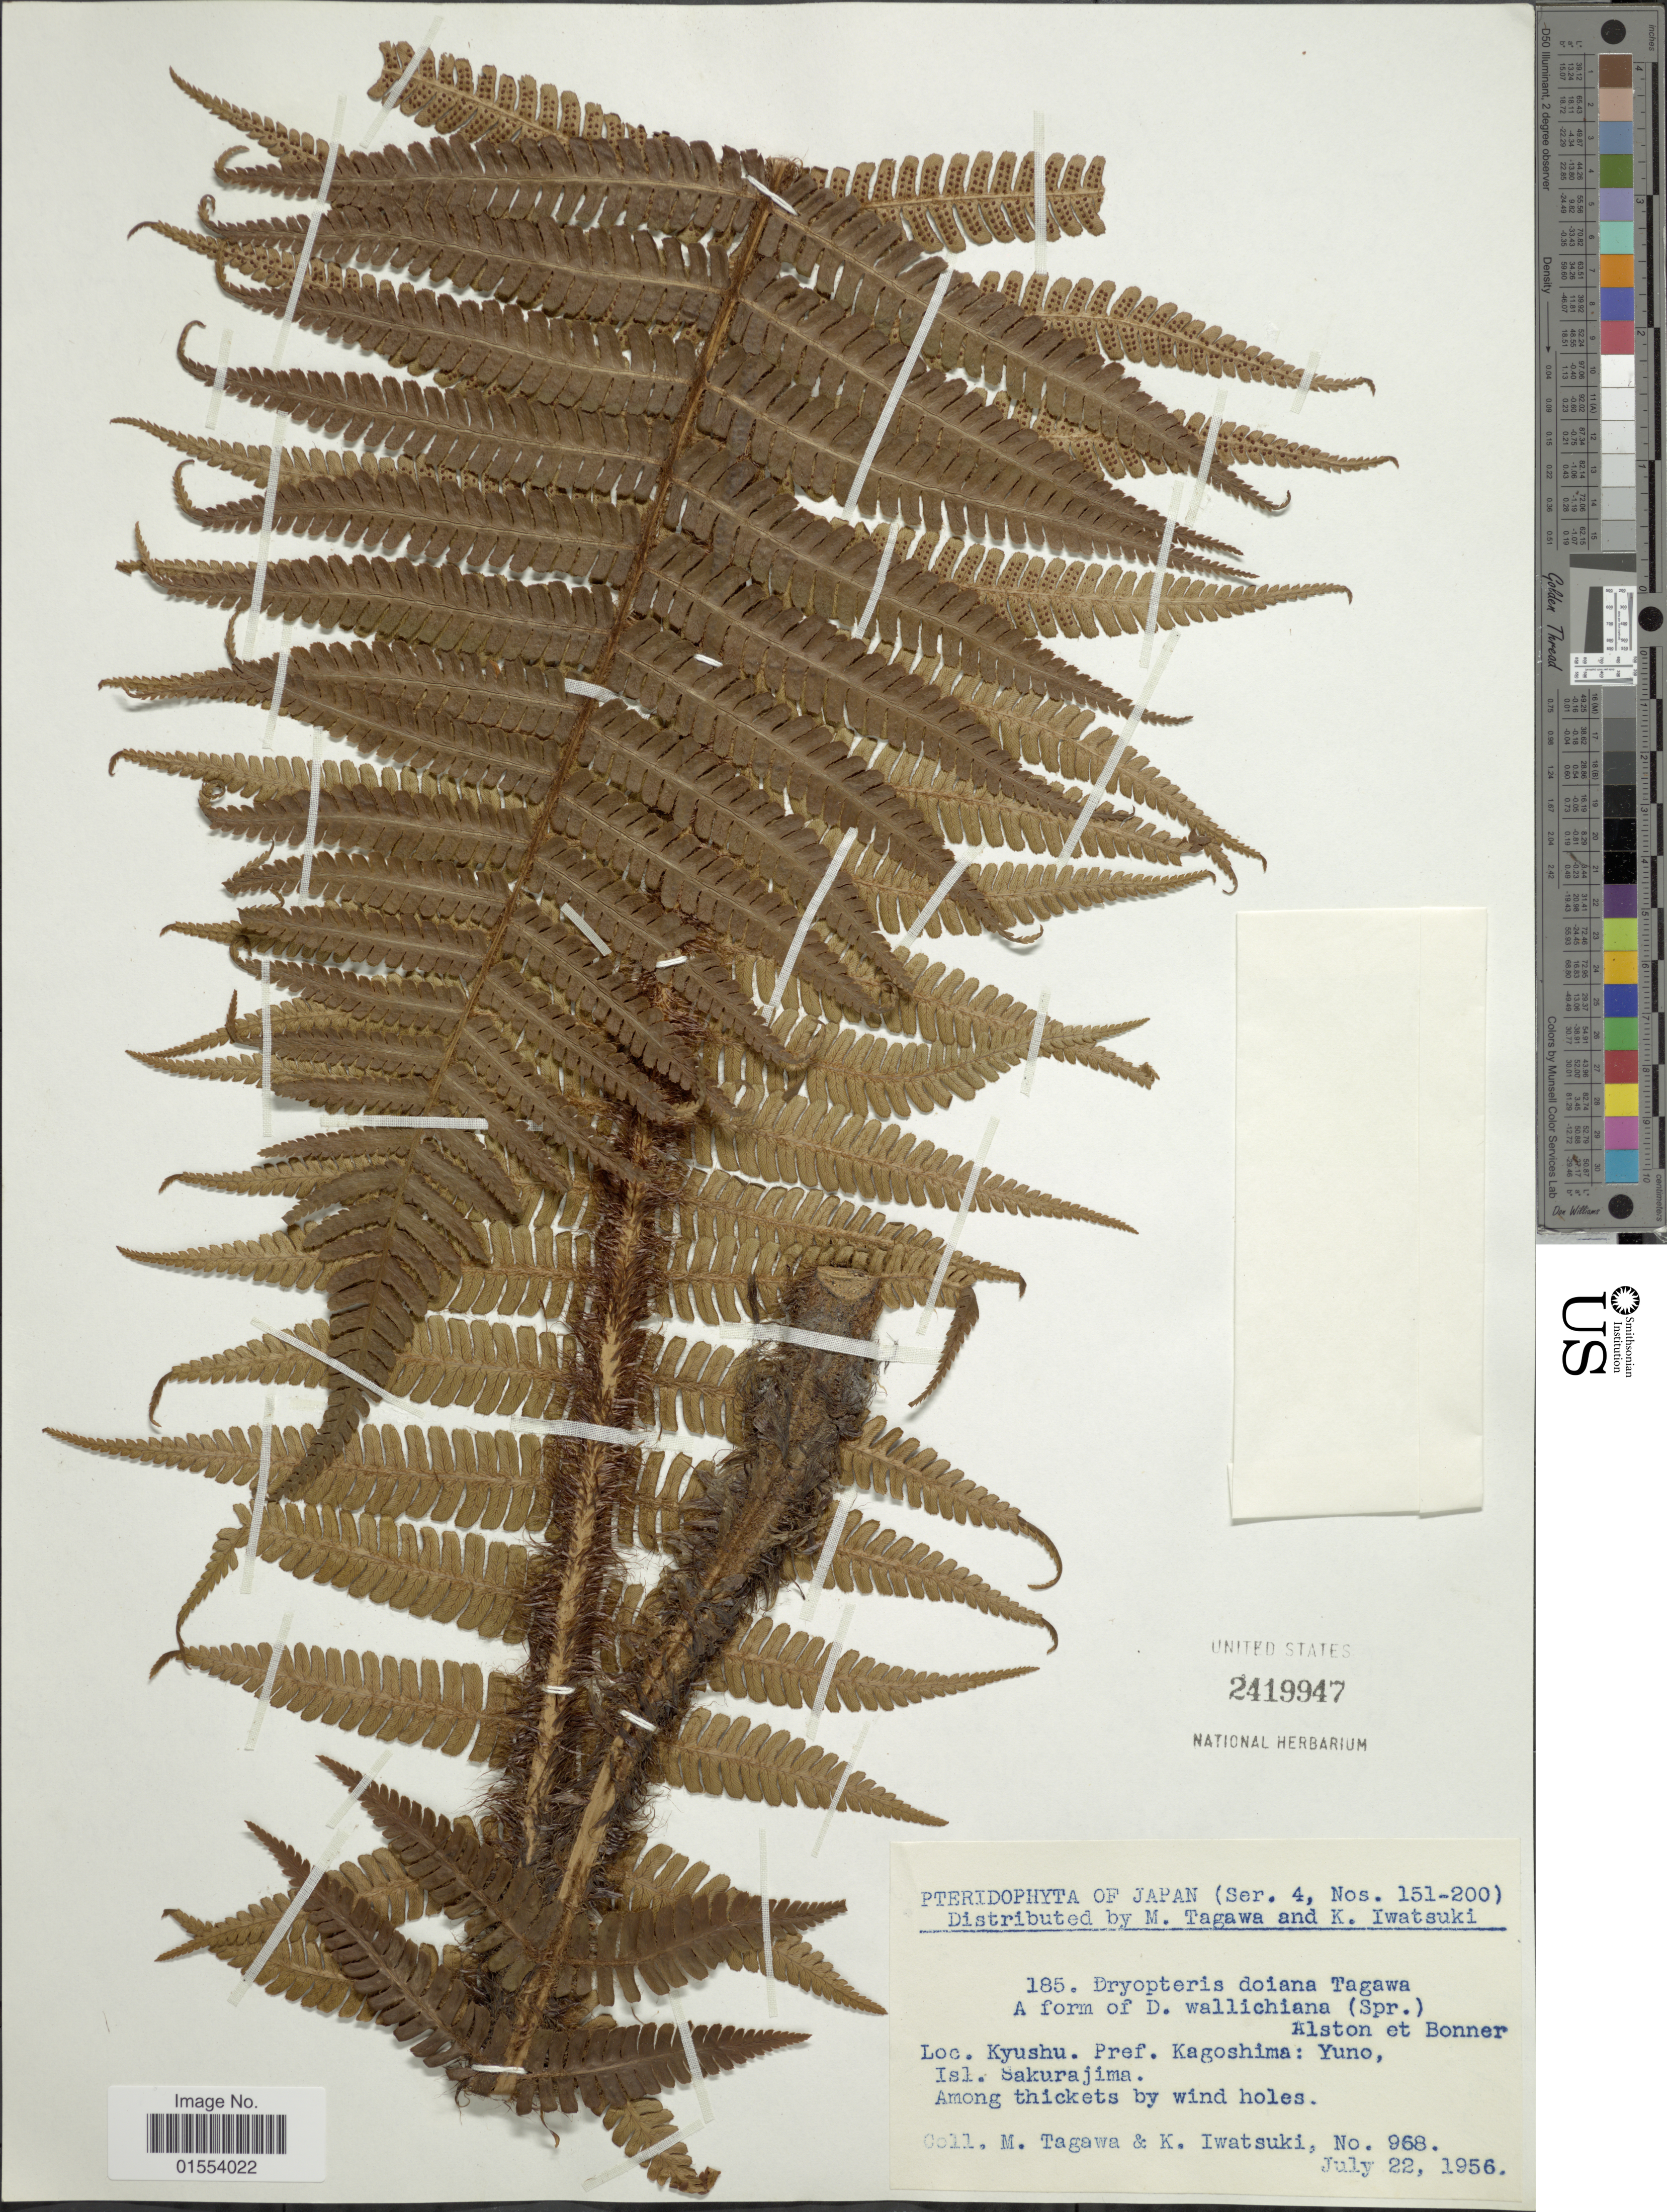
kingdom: Plantae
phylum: Tracheophyta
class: Polypodiopsida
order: Polypodiales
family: Dryopteridaceae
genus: Dryopteris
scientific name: Dryopteris doiana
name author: Tagawa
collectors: M. Tagawa & K. Iwatsuki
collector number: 968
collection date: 1956-07-22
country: Japan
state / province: Kagosima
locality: Kyushu. Pref. Kagoshima: Yuno Isl. Sakurajima.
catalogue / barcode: US 2419947